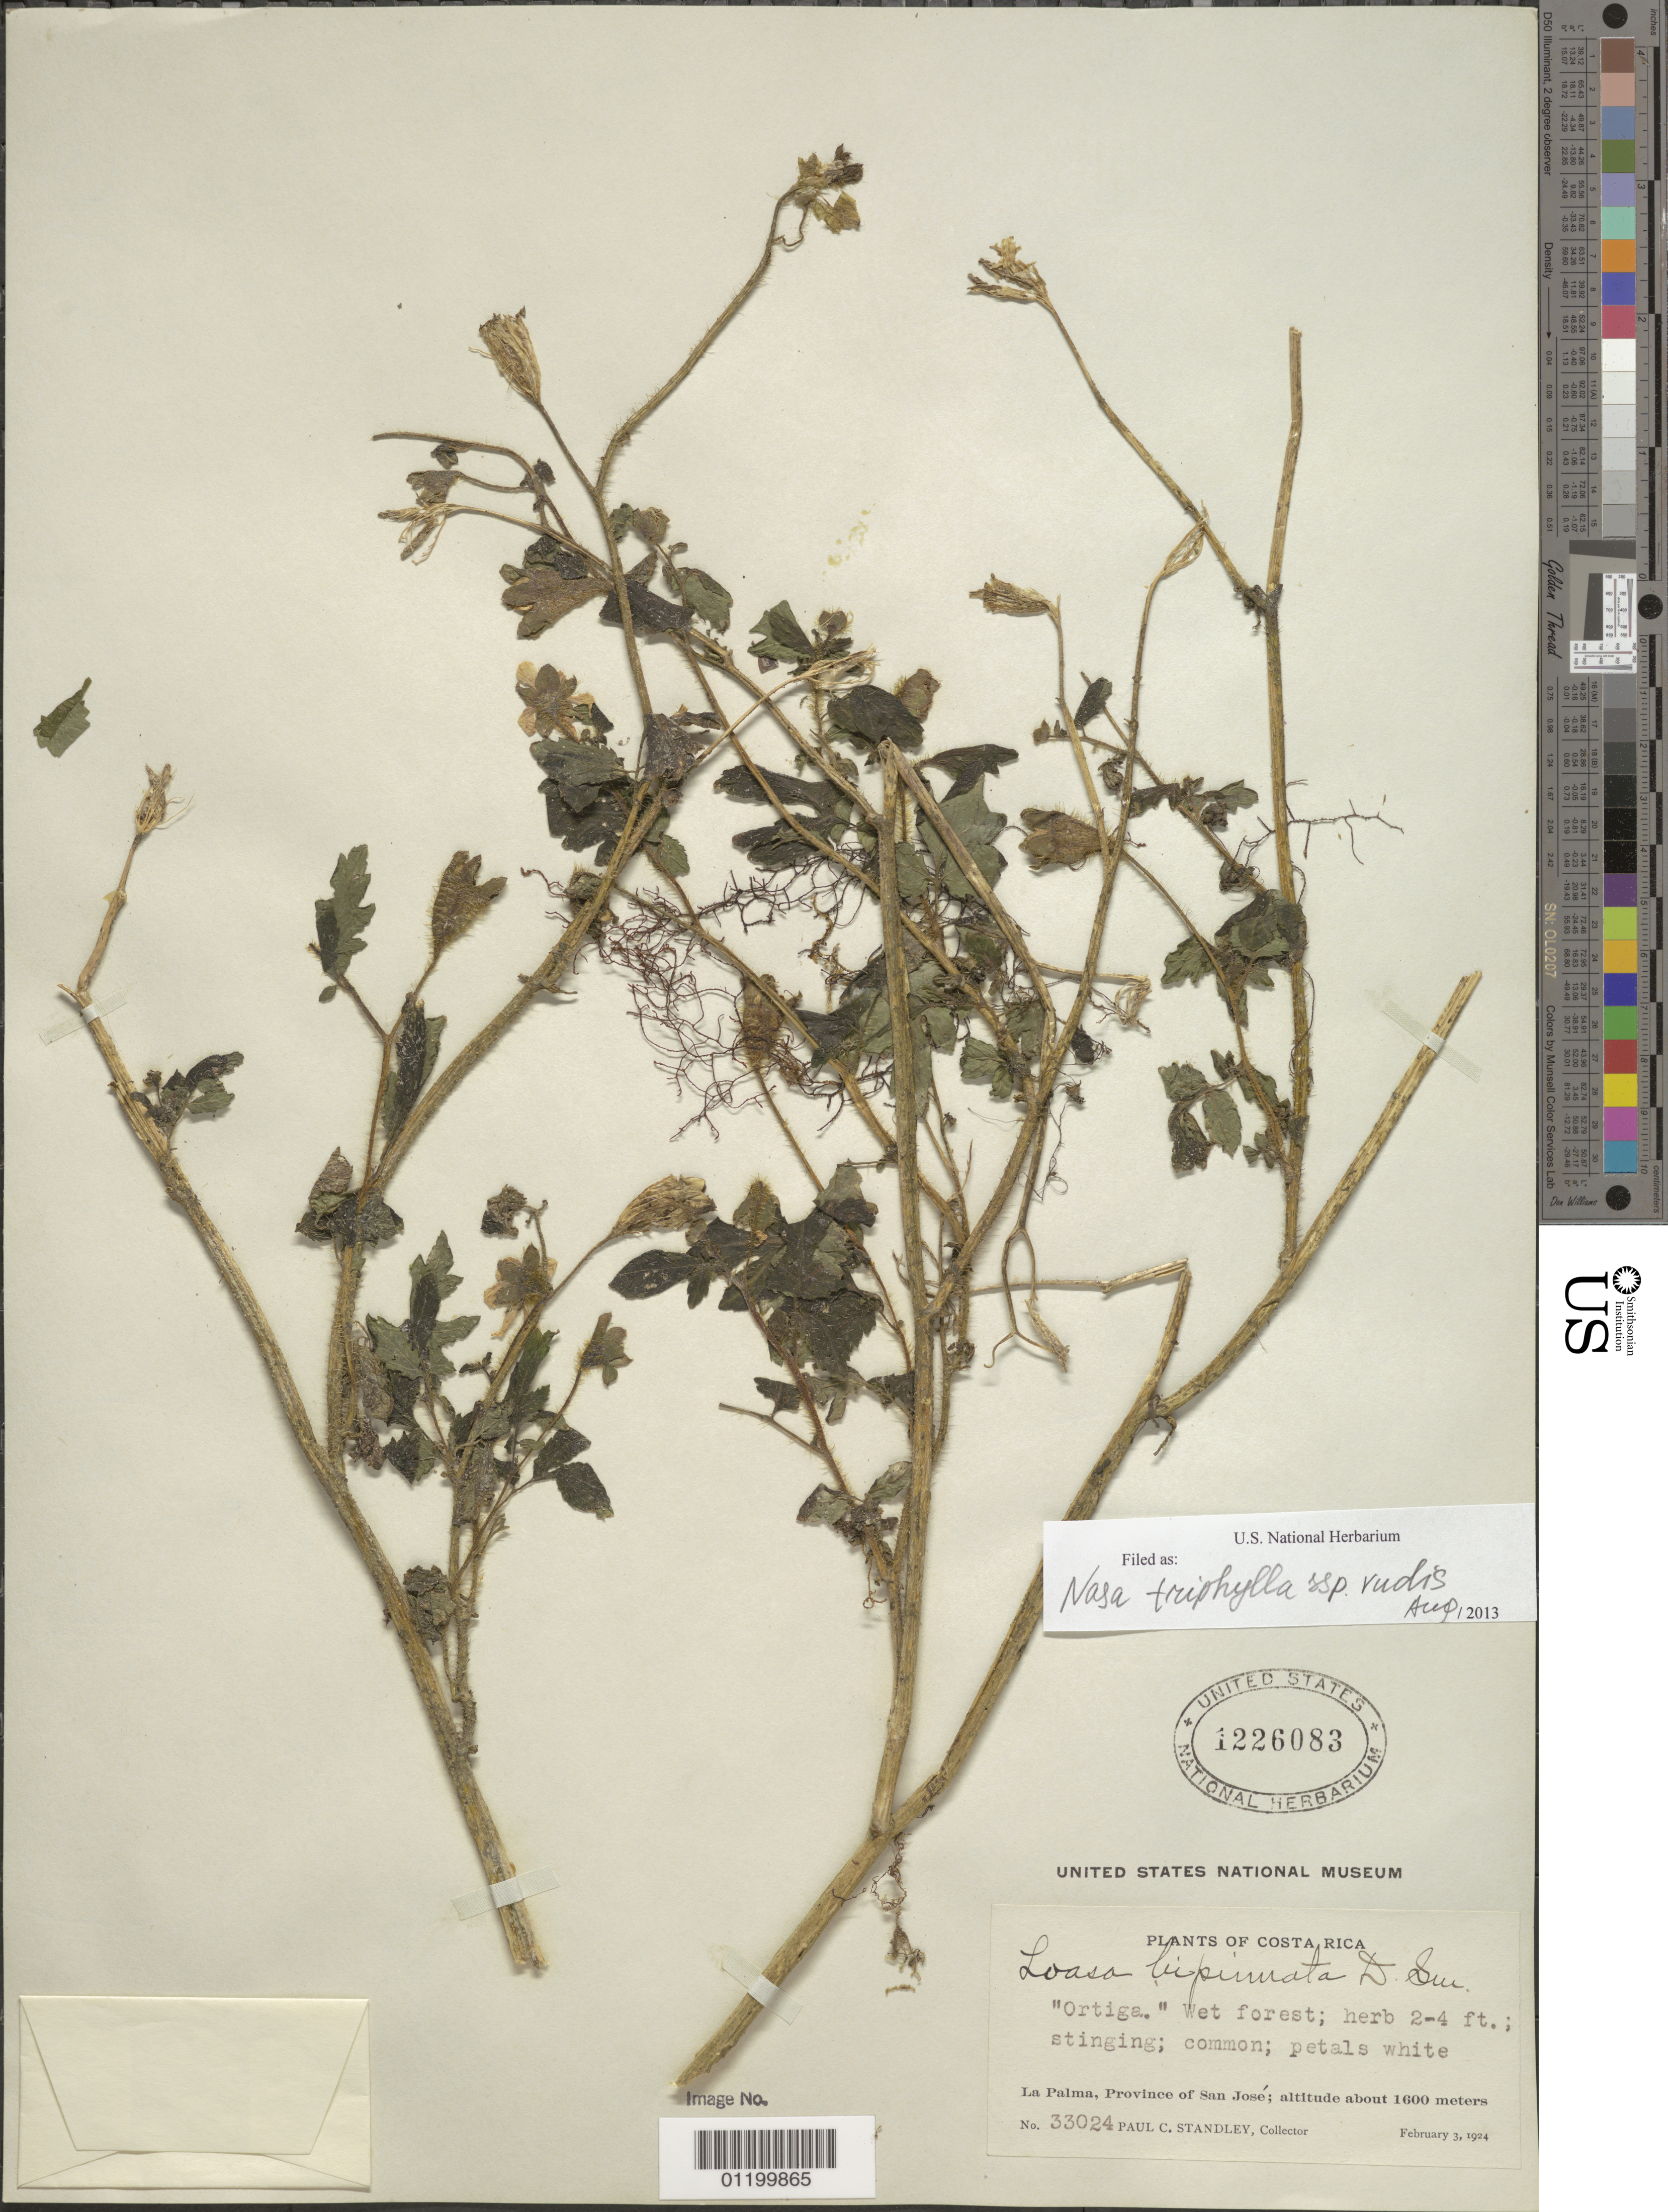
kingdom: Plantae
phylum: Tracheophyta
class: Magnoliopsida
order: Cornales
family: Loasaceae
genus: Nasa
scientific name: Nasa triphylla subsp. rudis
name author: (Benth.) Weigend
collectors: P. C. Standley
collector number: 33024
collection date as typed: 03 Feb 1924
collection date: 1924-02-03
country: Costa Rica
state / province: San José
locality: La Palma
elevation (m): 1600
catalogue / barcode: US 1226083